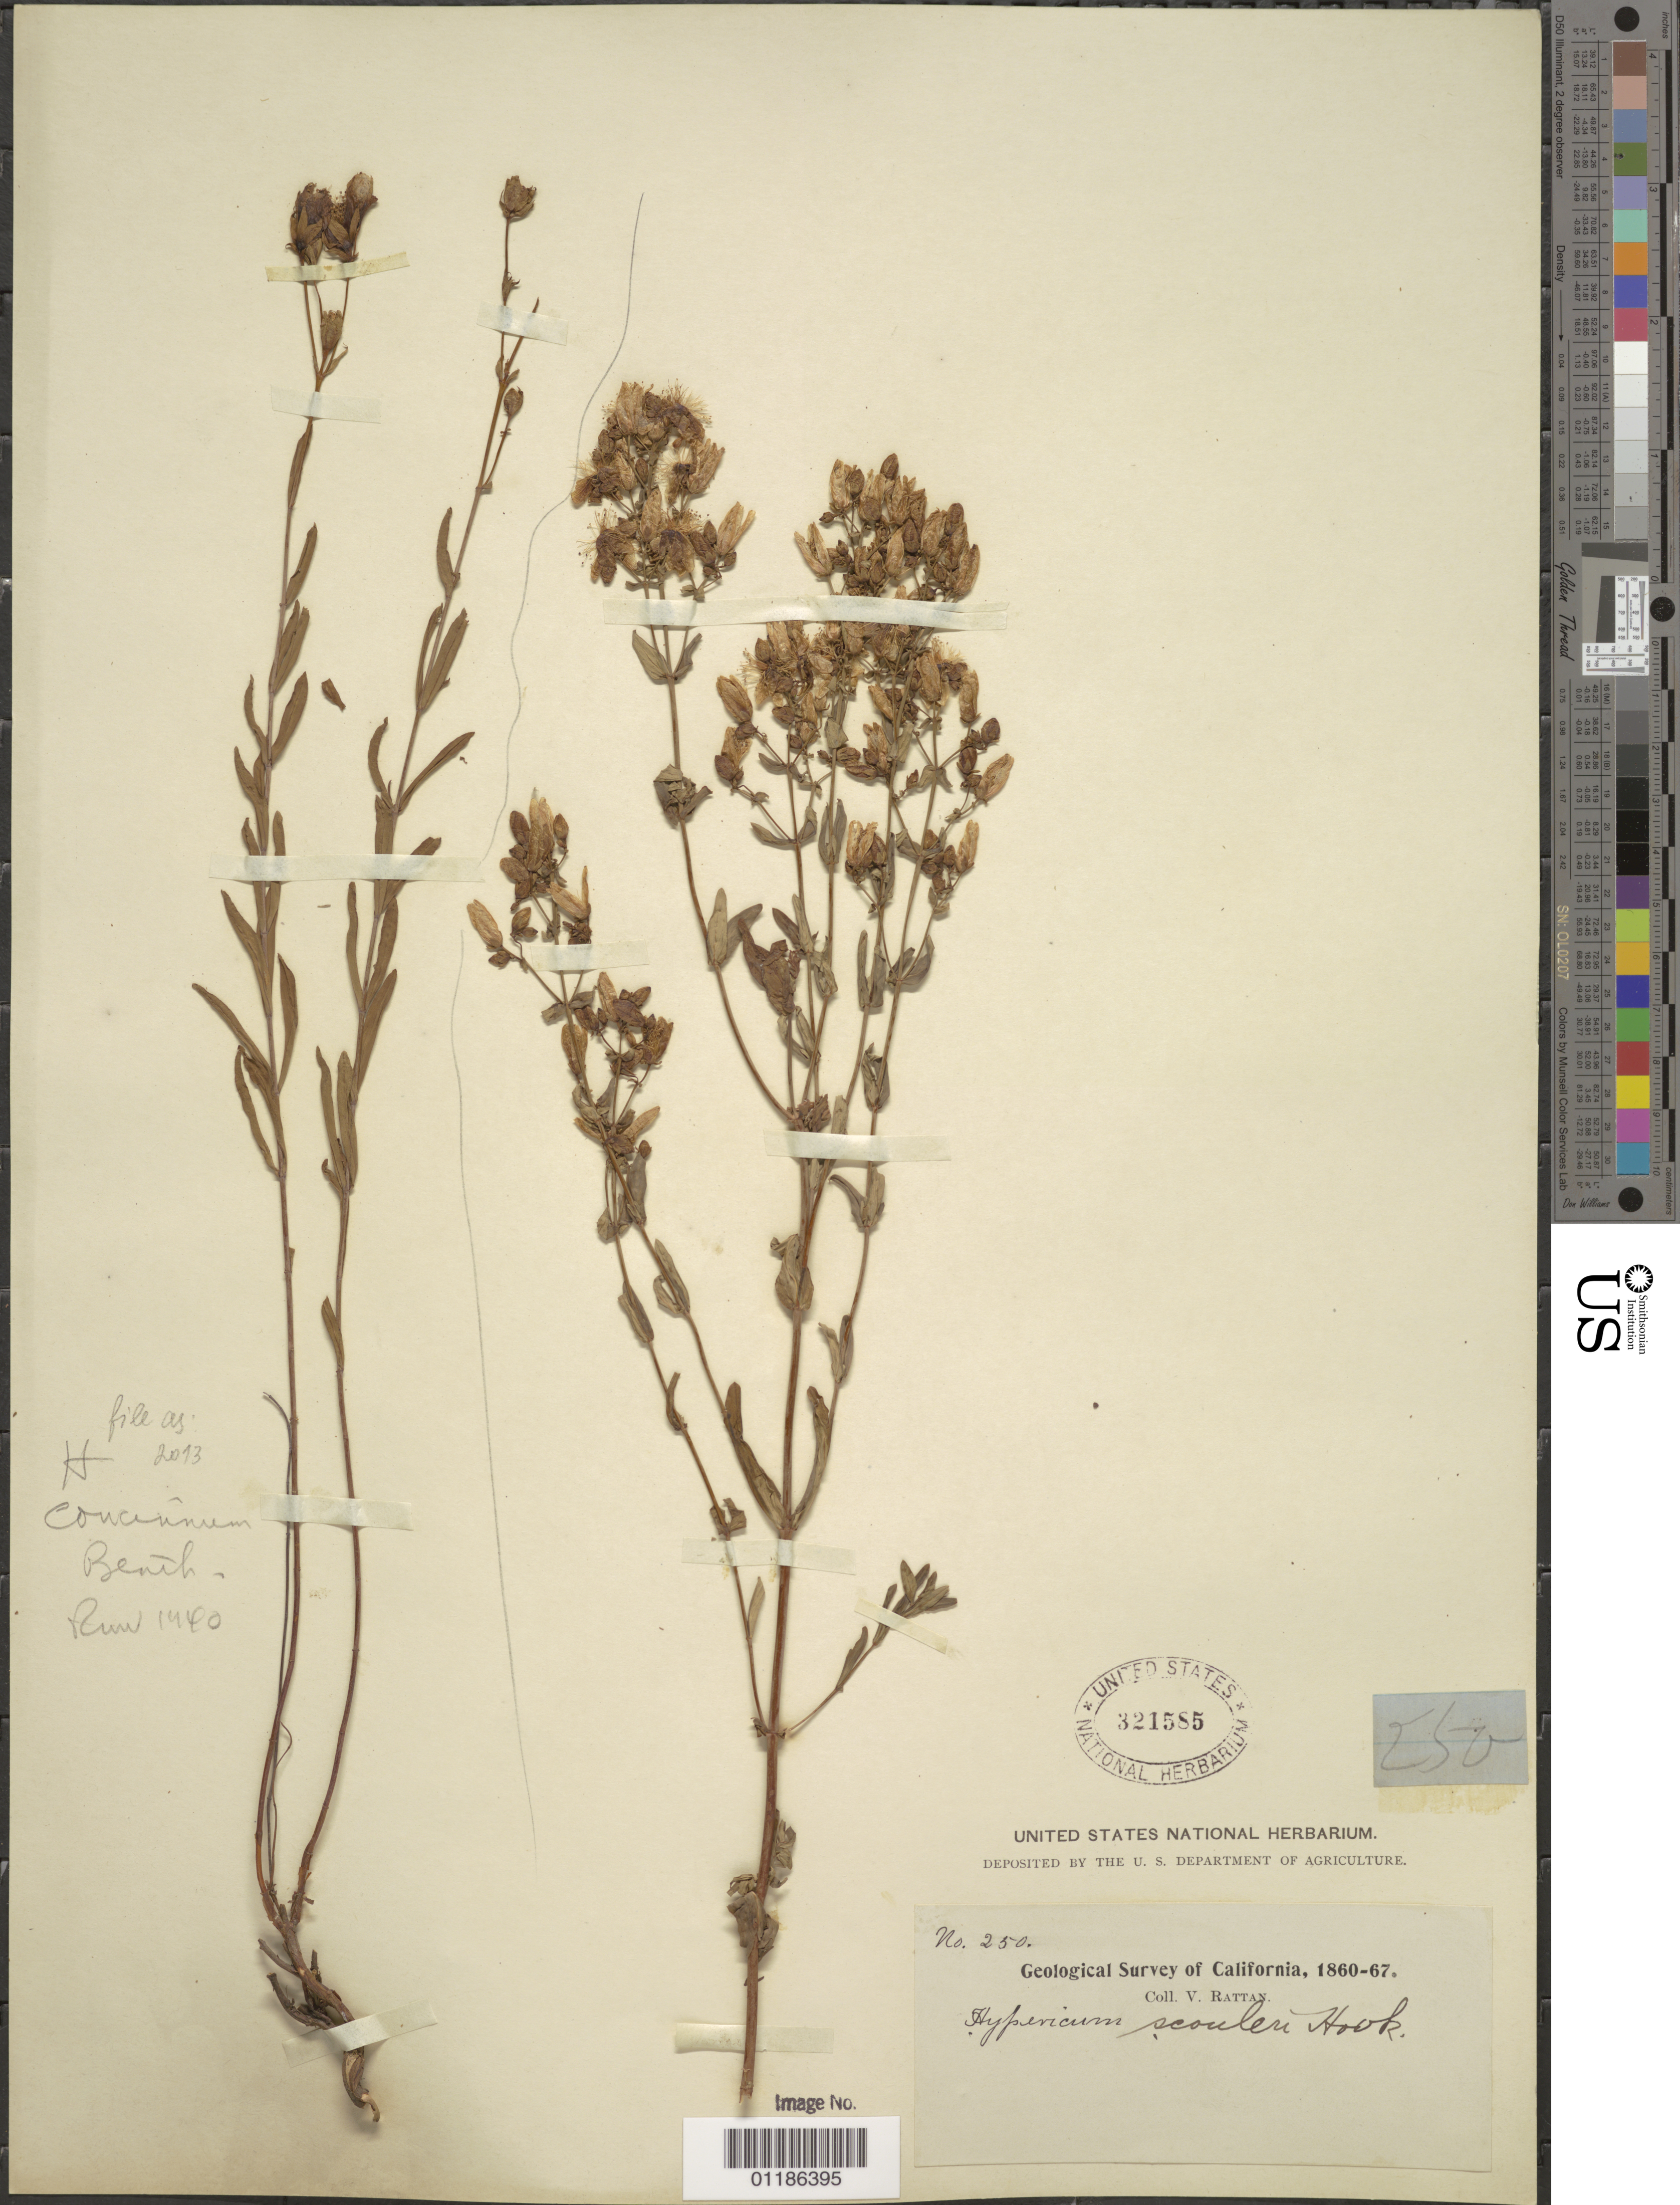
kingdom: Plantae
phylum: Tracheophyta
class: Magnoliopsida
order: Malpighiales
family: Hypericaceae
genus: Hypericum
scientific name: Hypericum concinnum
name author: Benth.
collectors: V. Rattan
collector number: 250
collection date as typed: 1860 to -- --- 1867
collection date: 1860/1867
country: United States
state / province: California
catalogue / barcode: US 321585